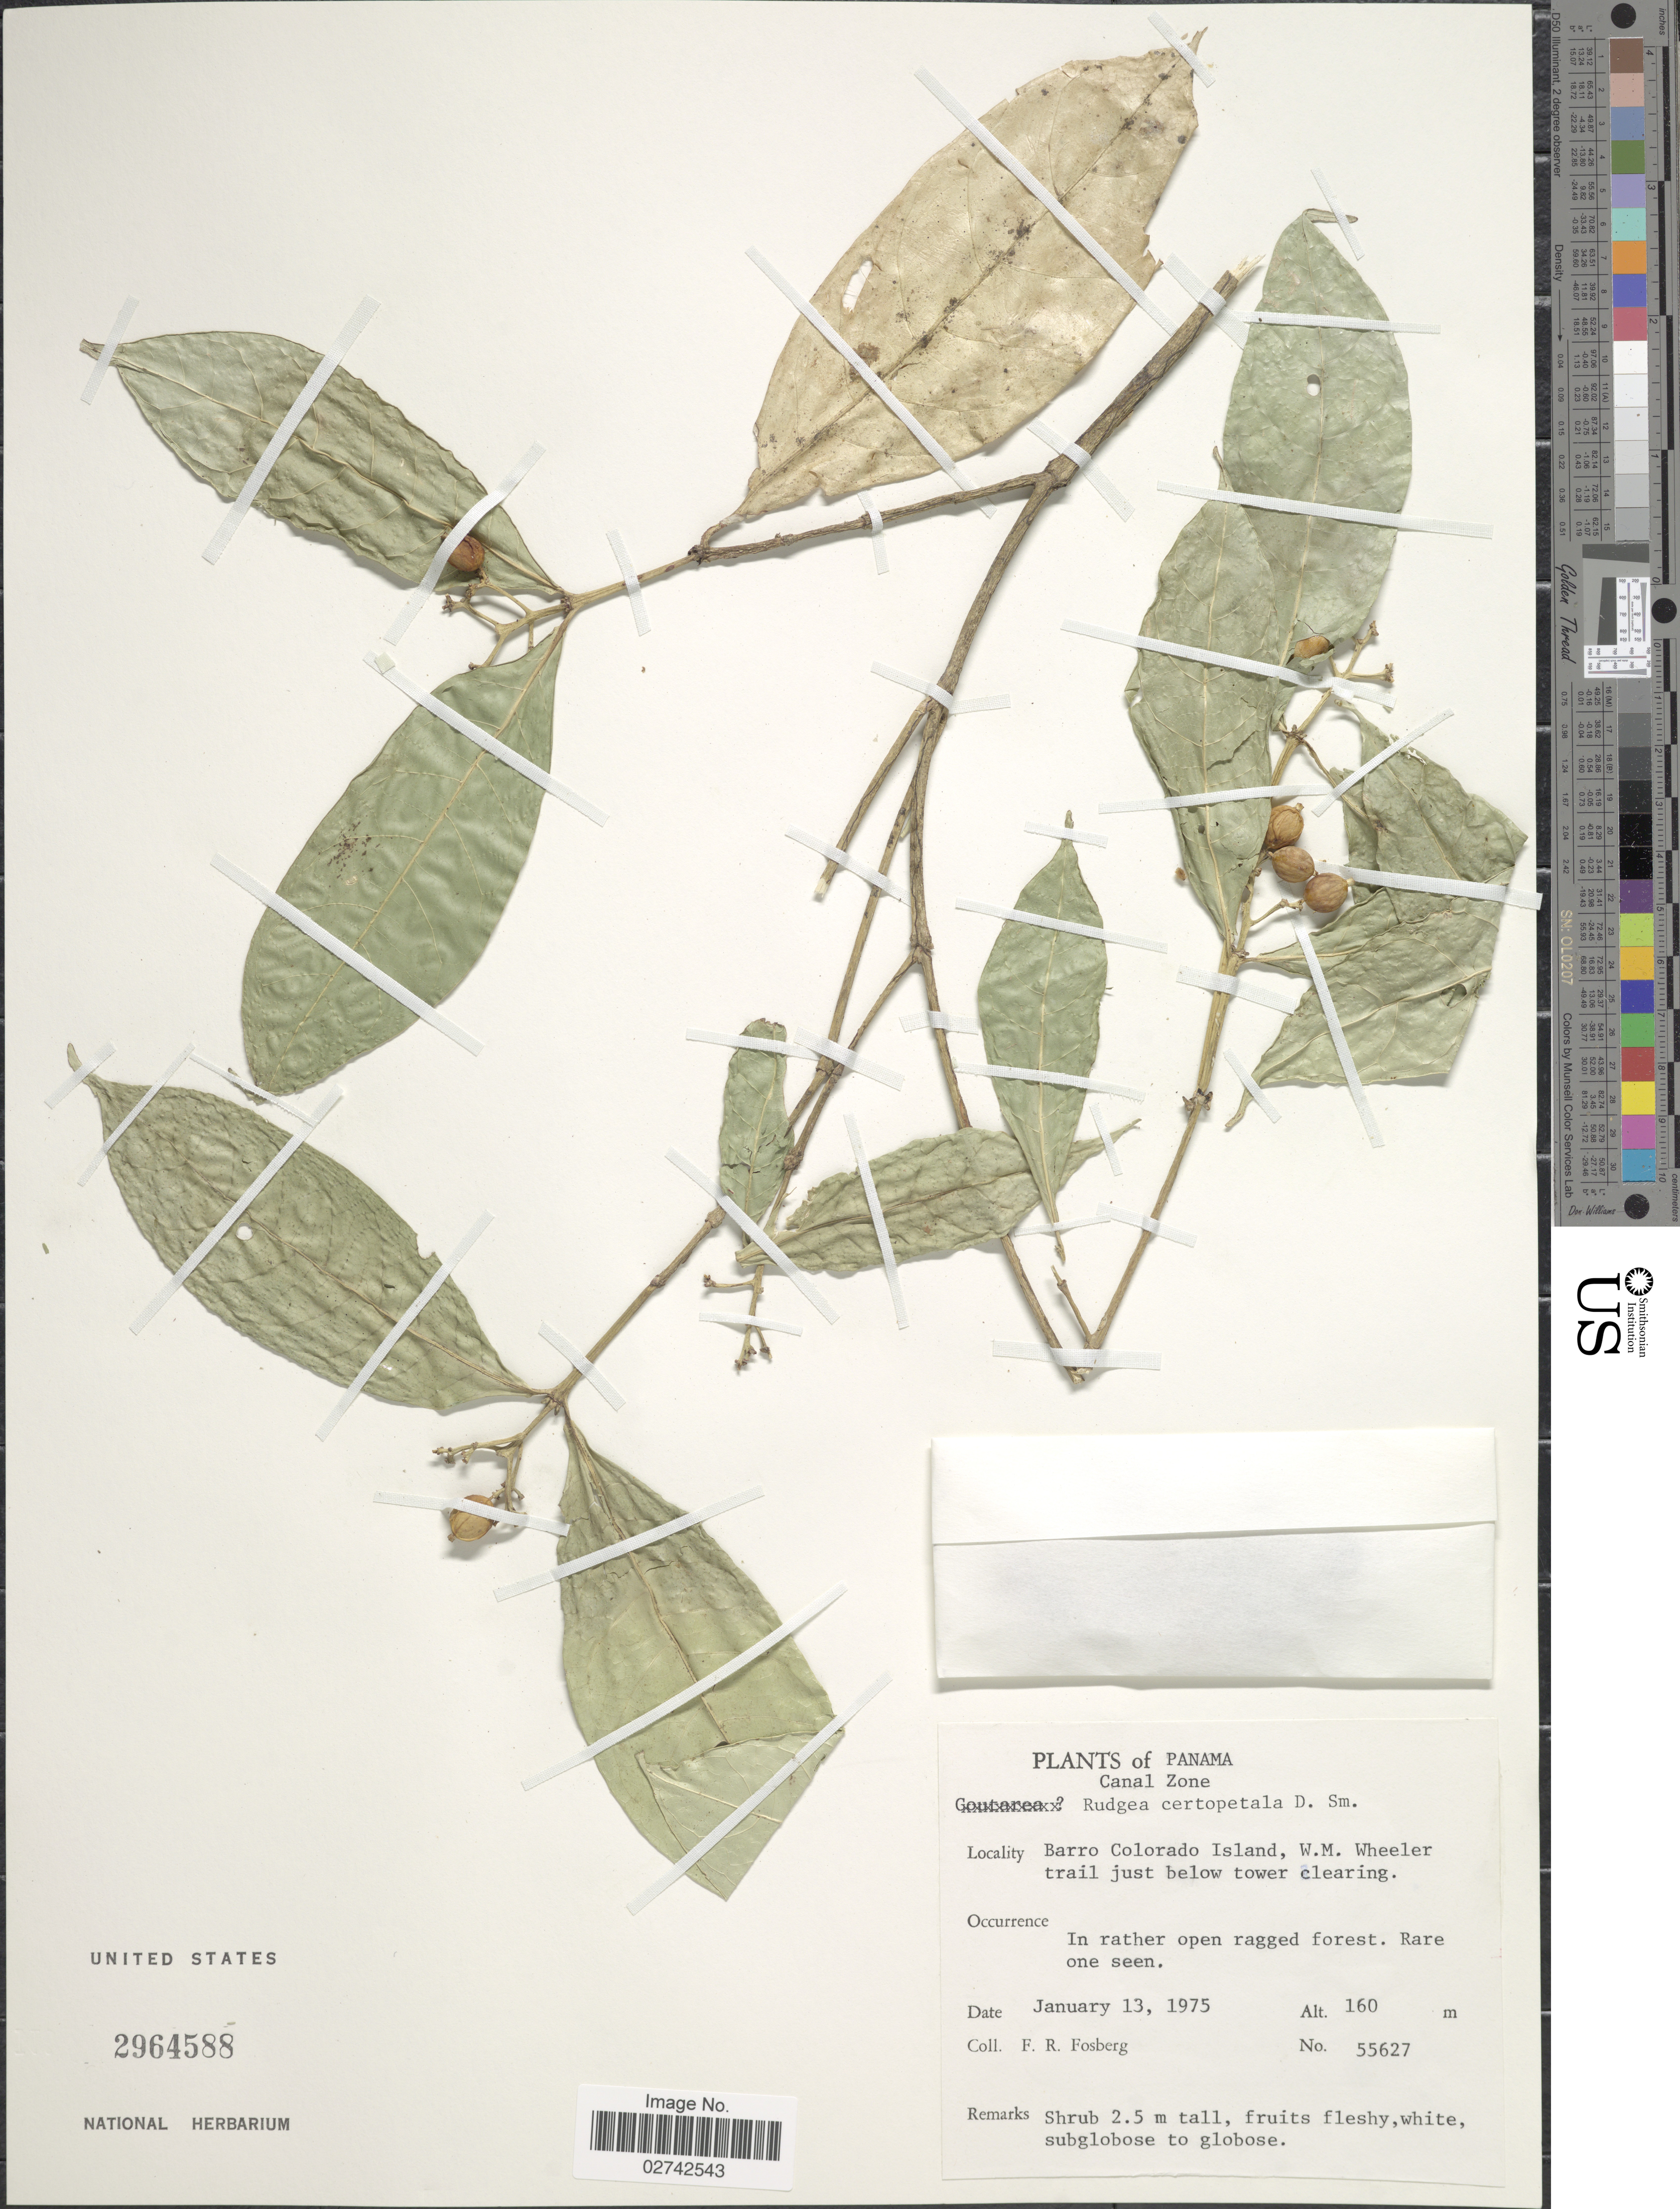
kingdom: Plantae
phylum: Tracheophyta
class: Magnoliopsida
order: Gentianales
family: Rubiaceae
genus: Rudgea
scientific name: Rudgea ceratopetala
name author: Donn. Sm.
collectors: F. R. Fosberg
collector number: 55627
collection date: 1975-01-13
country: Panama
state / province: Panamá Oeste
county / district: Canal Zone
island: Barro Colorado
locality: Canal Zone, Barro Colorado Island, W.M. Wheeler trail just below tower clearing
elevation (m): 160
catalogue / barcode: US 2964588